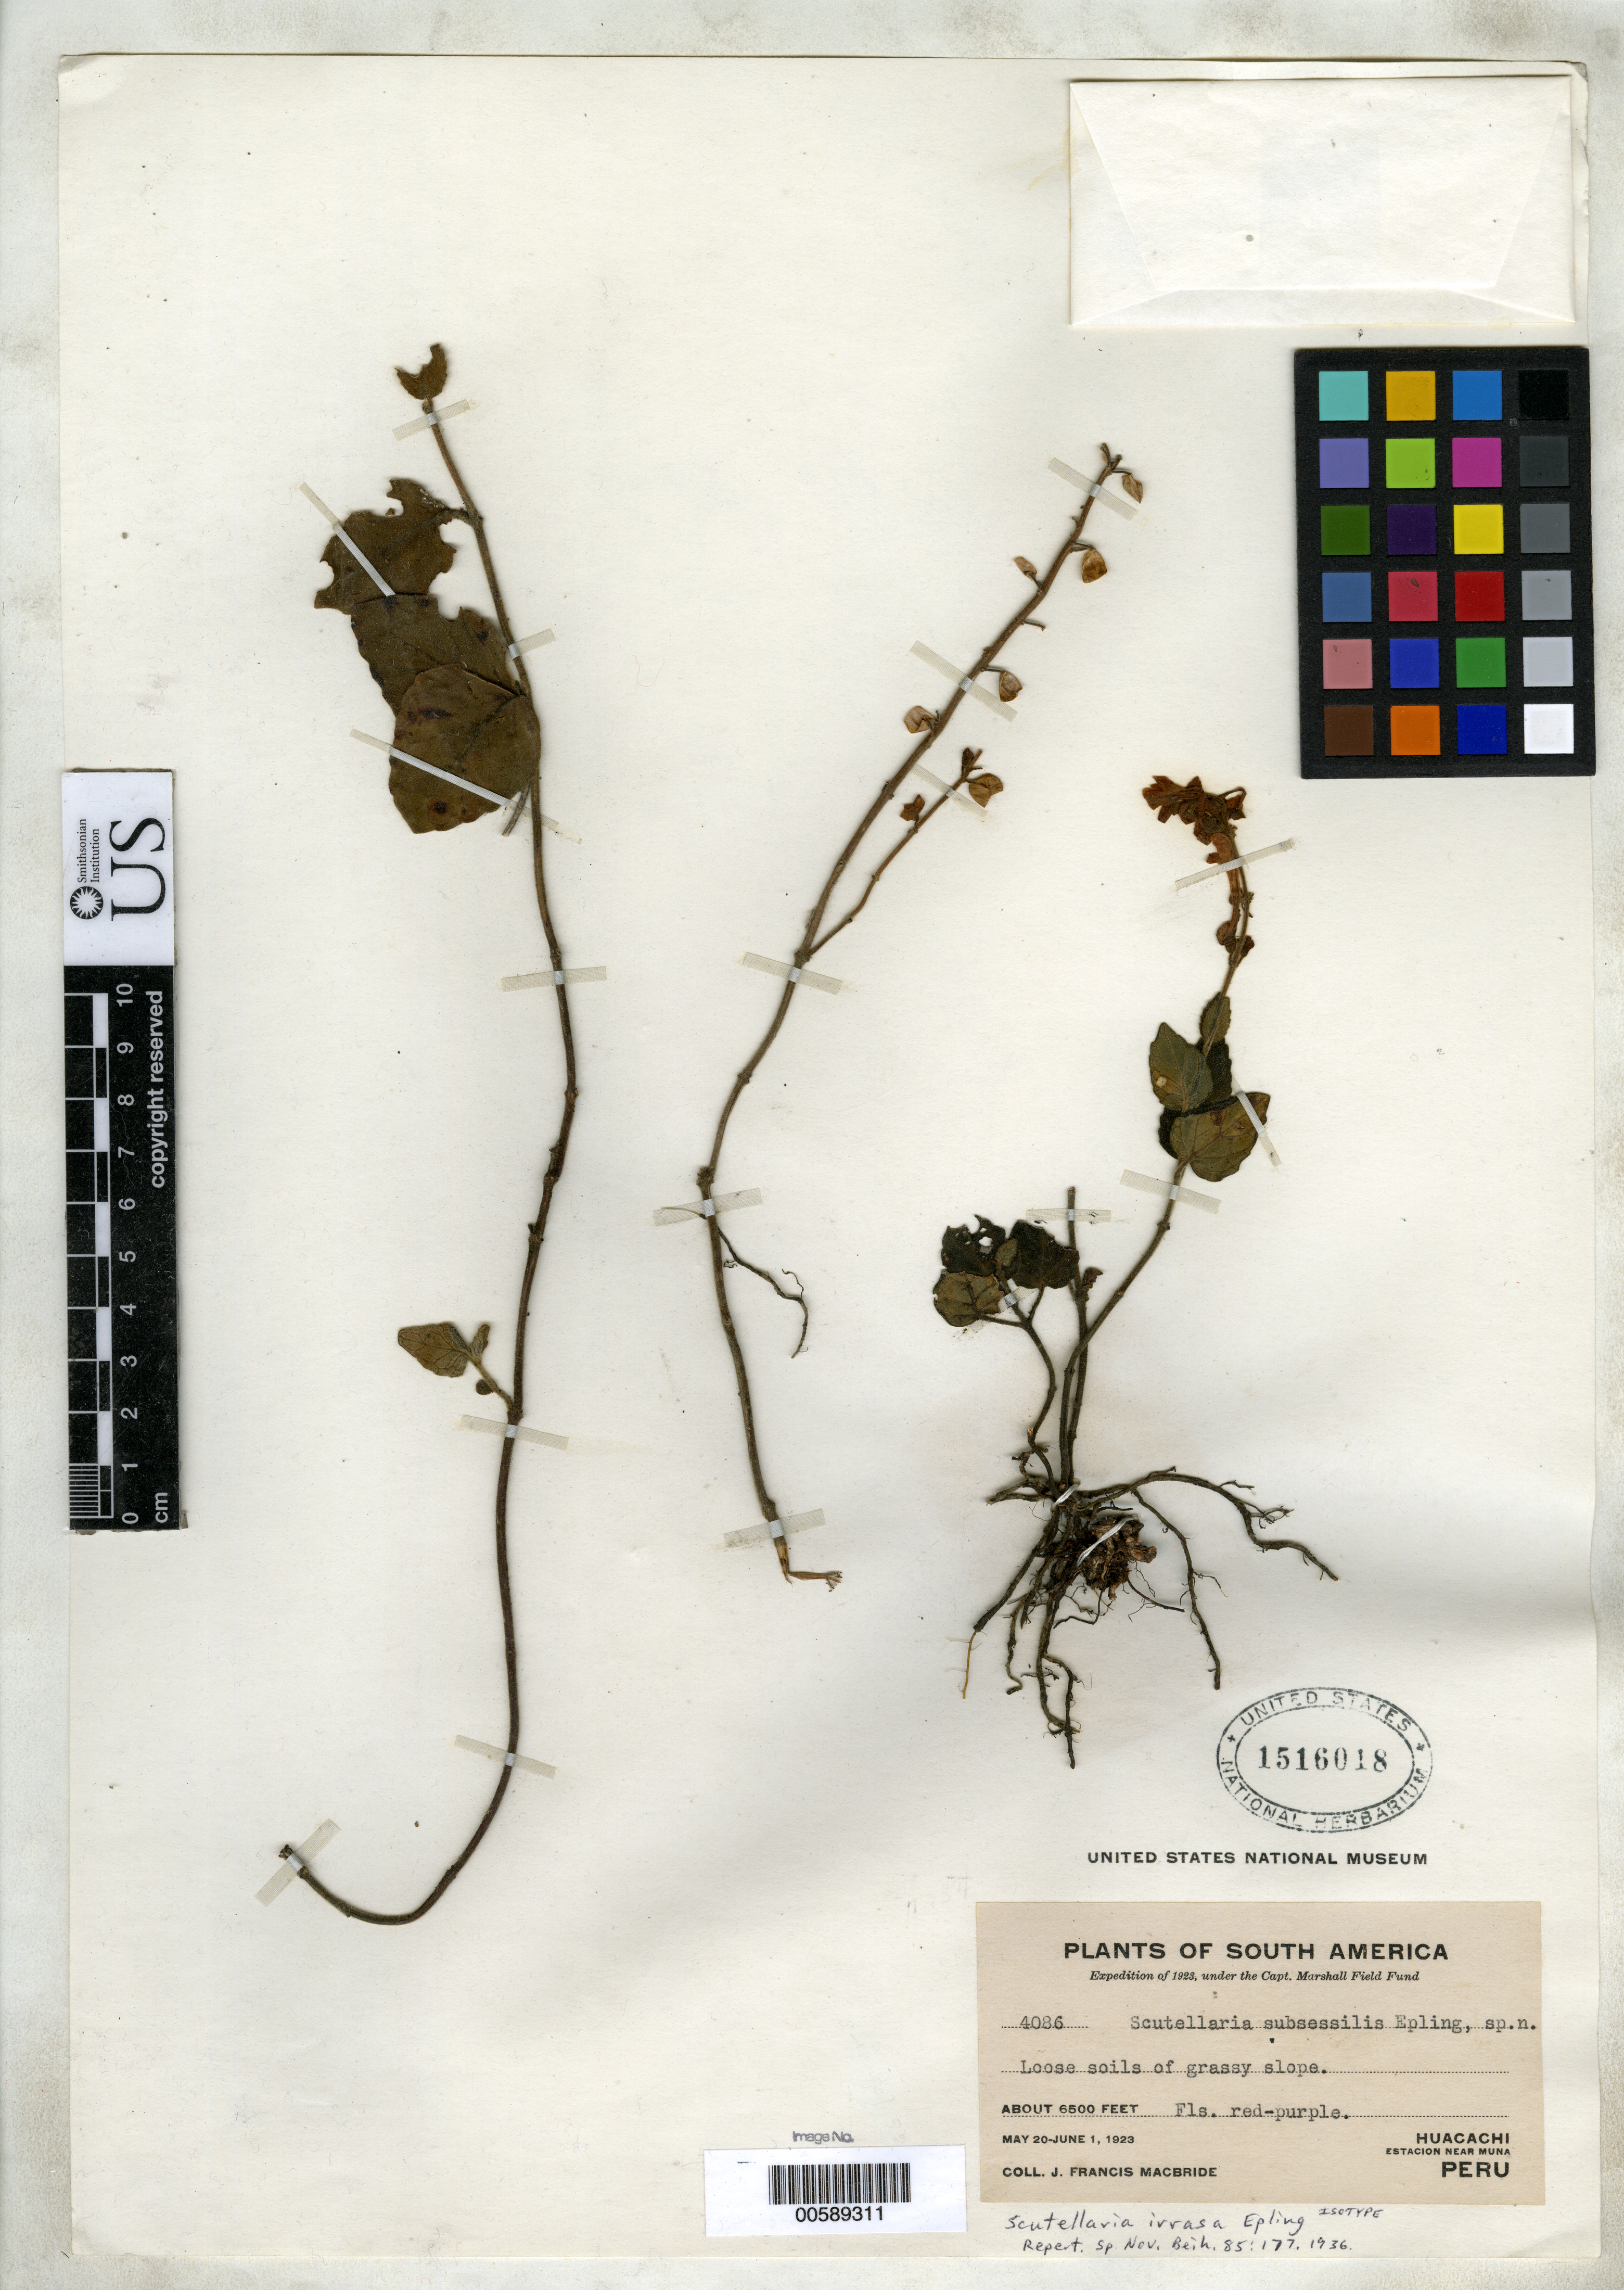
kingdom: Plantae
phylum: Tracheophyta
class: Magnoliopsida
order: Lamiales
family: Lamiaceae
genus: Scutellaria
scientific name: Scutellaria irrasa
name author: Epling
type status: Isotype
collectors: J. F. Macbride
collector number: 4086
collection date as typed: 20 May 1923 to 01 Jun 1923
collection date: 1923-05-20/1923-06-01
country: Peru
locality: Huacachi, estación near Muña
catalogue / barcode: US 1516018